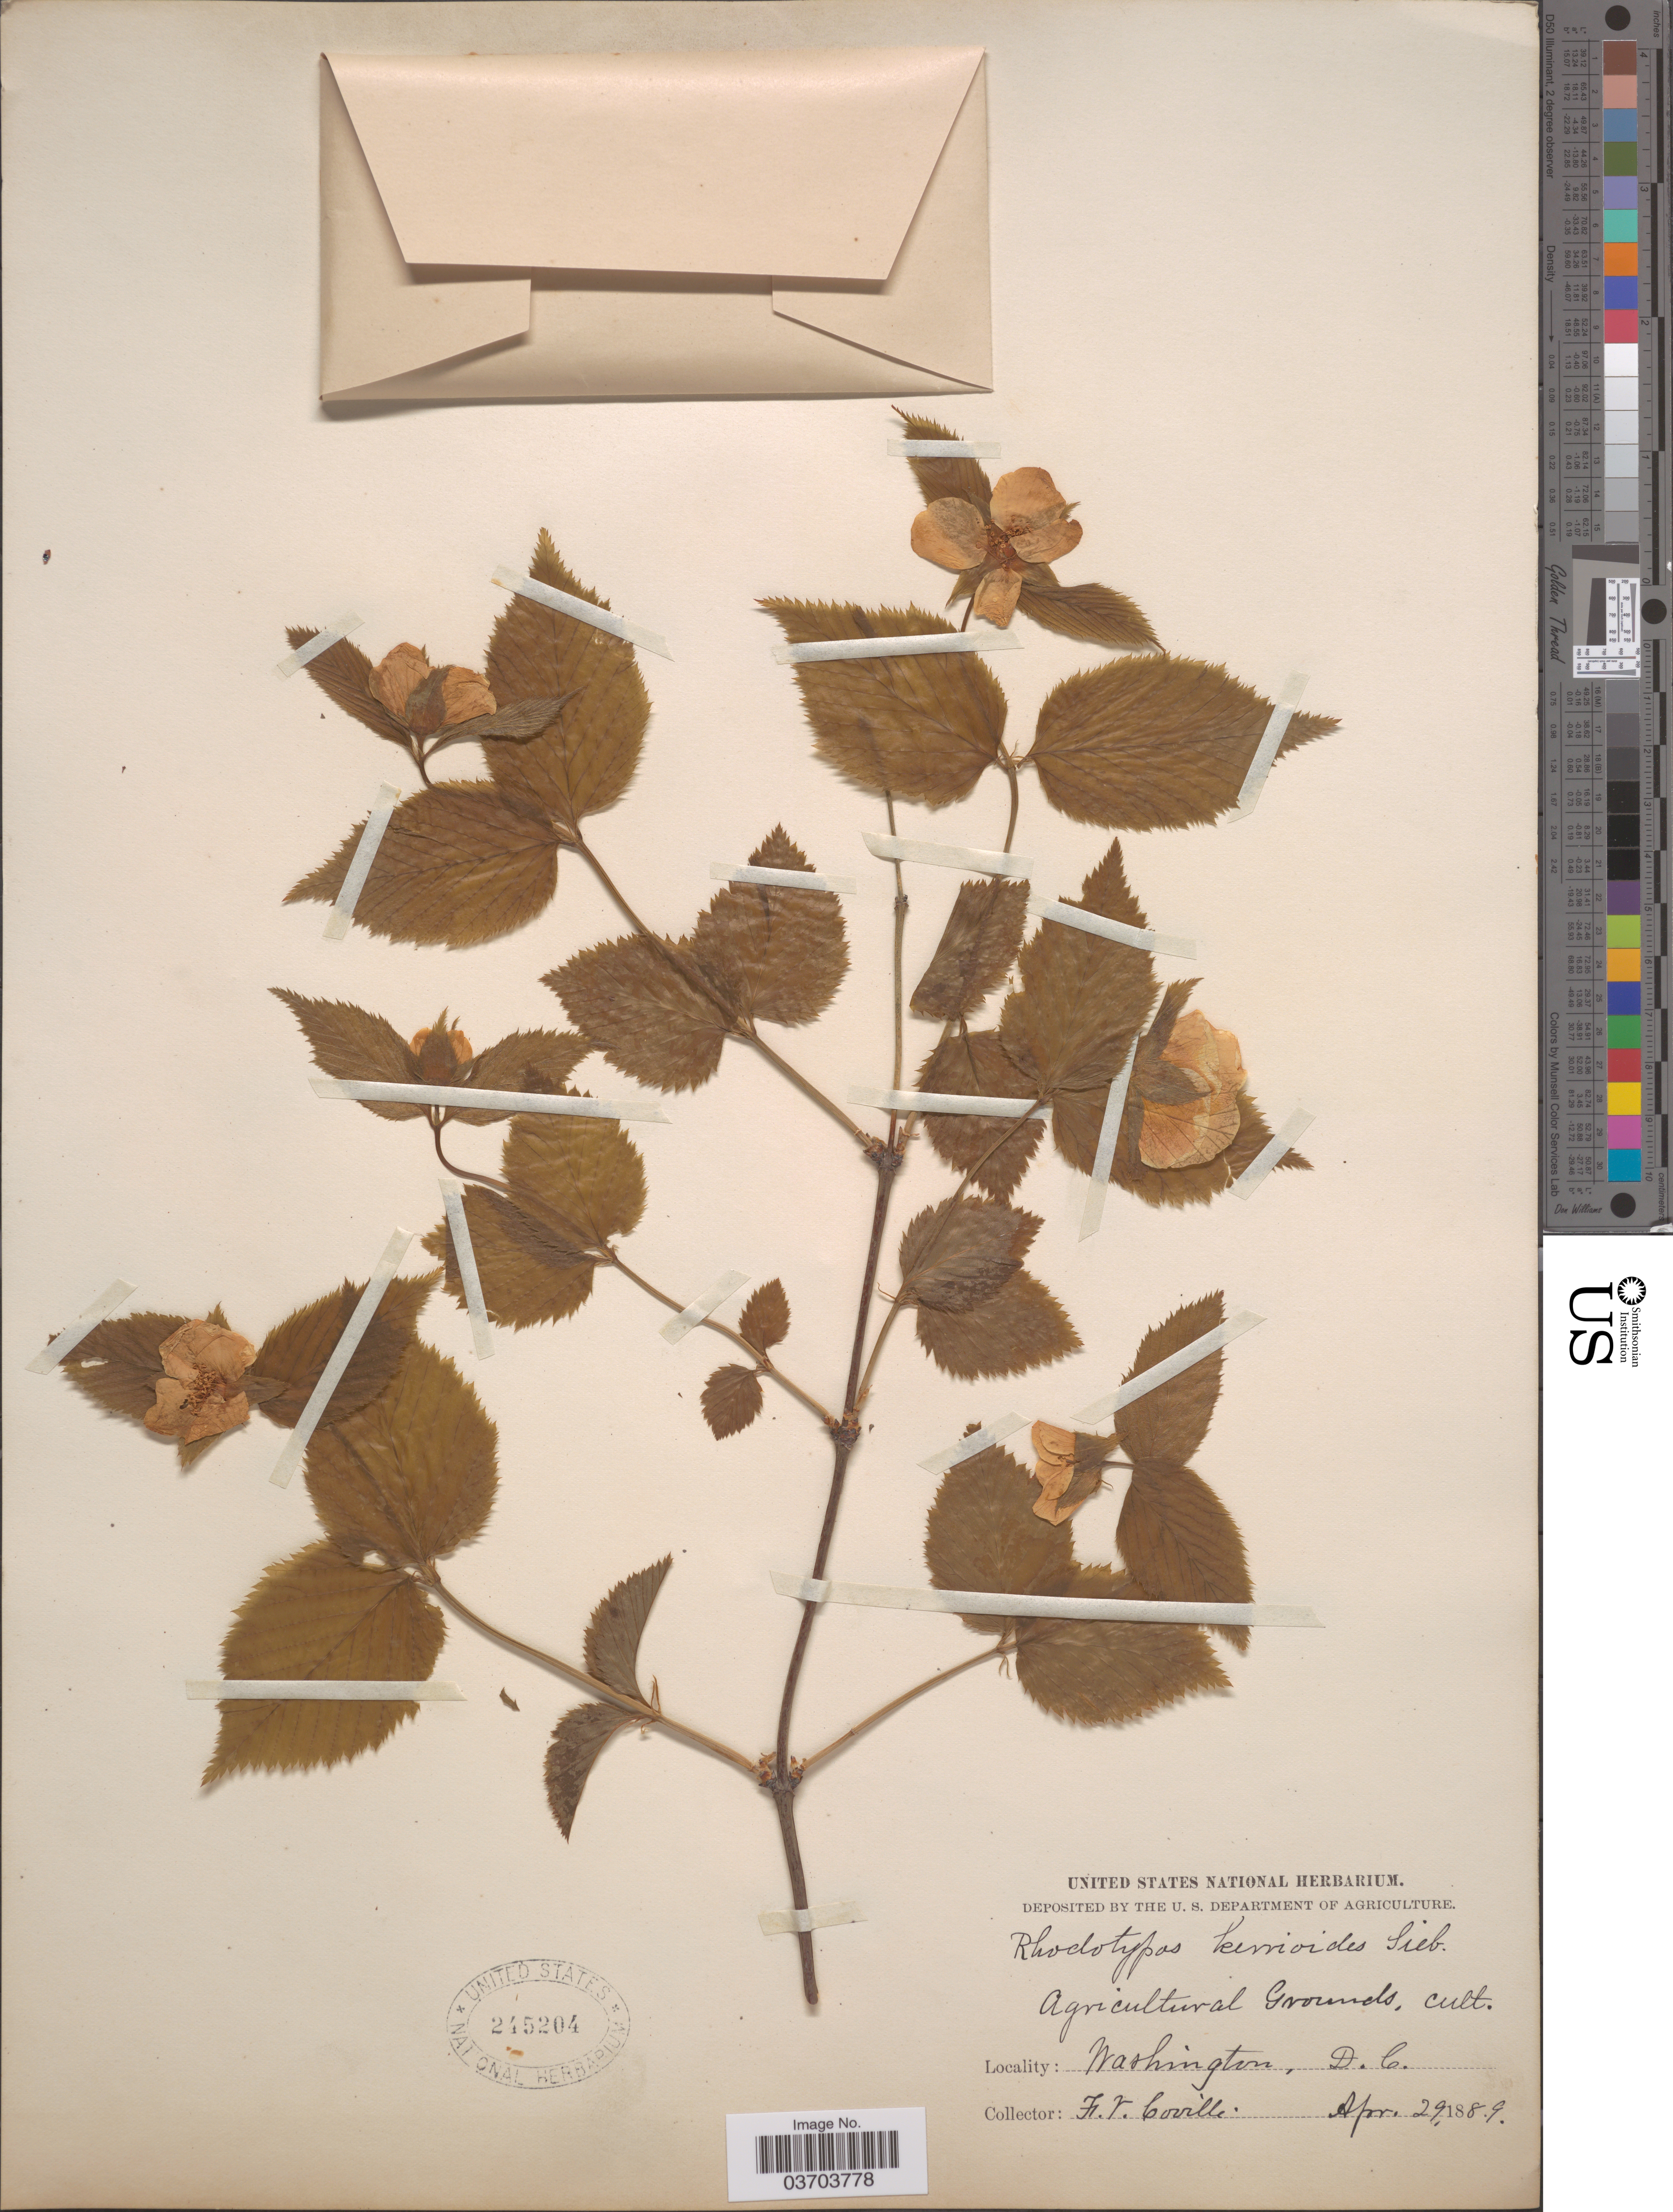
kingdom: Plantae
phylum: Tracheophyta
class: Magnoliopsida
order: Rosales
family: Rosaceae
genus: Rhodotypos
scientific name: Rhodotypos scandens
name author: (Thunb.) Makino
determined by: Strong, Mark T., (BOT), Smithsonian Institution - National Museum of Natural History (UNITED STATES)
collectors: F. V. Coville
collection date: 1889-04-29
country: United States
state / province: District of Columbia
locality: Agricultural Grounds. Washington D.C.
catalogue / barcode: US 245204